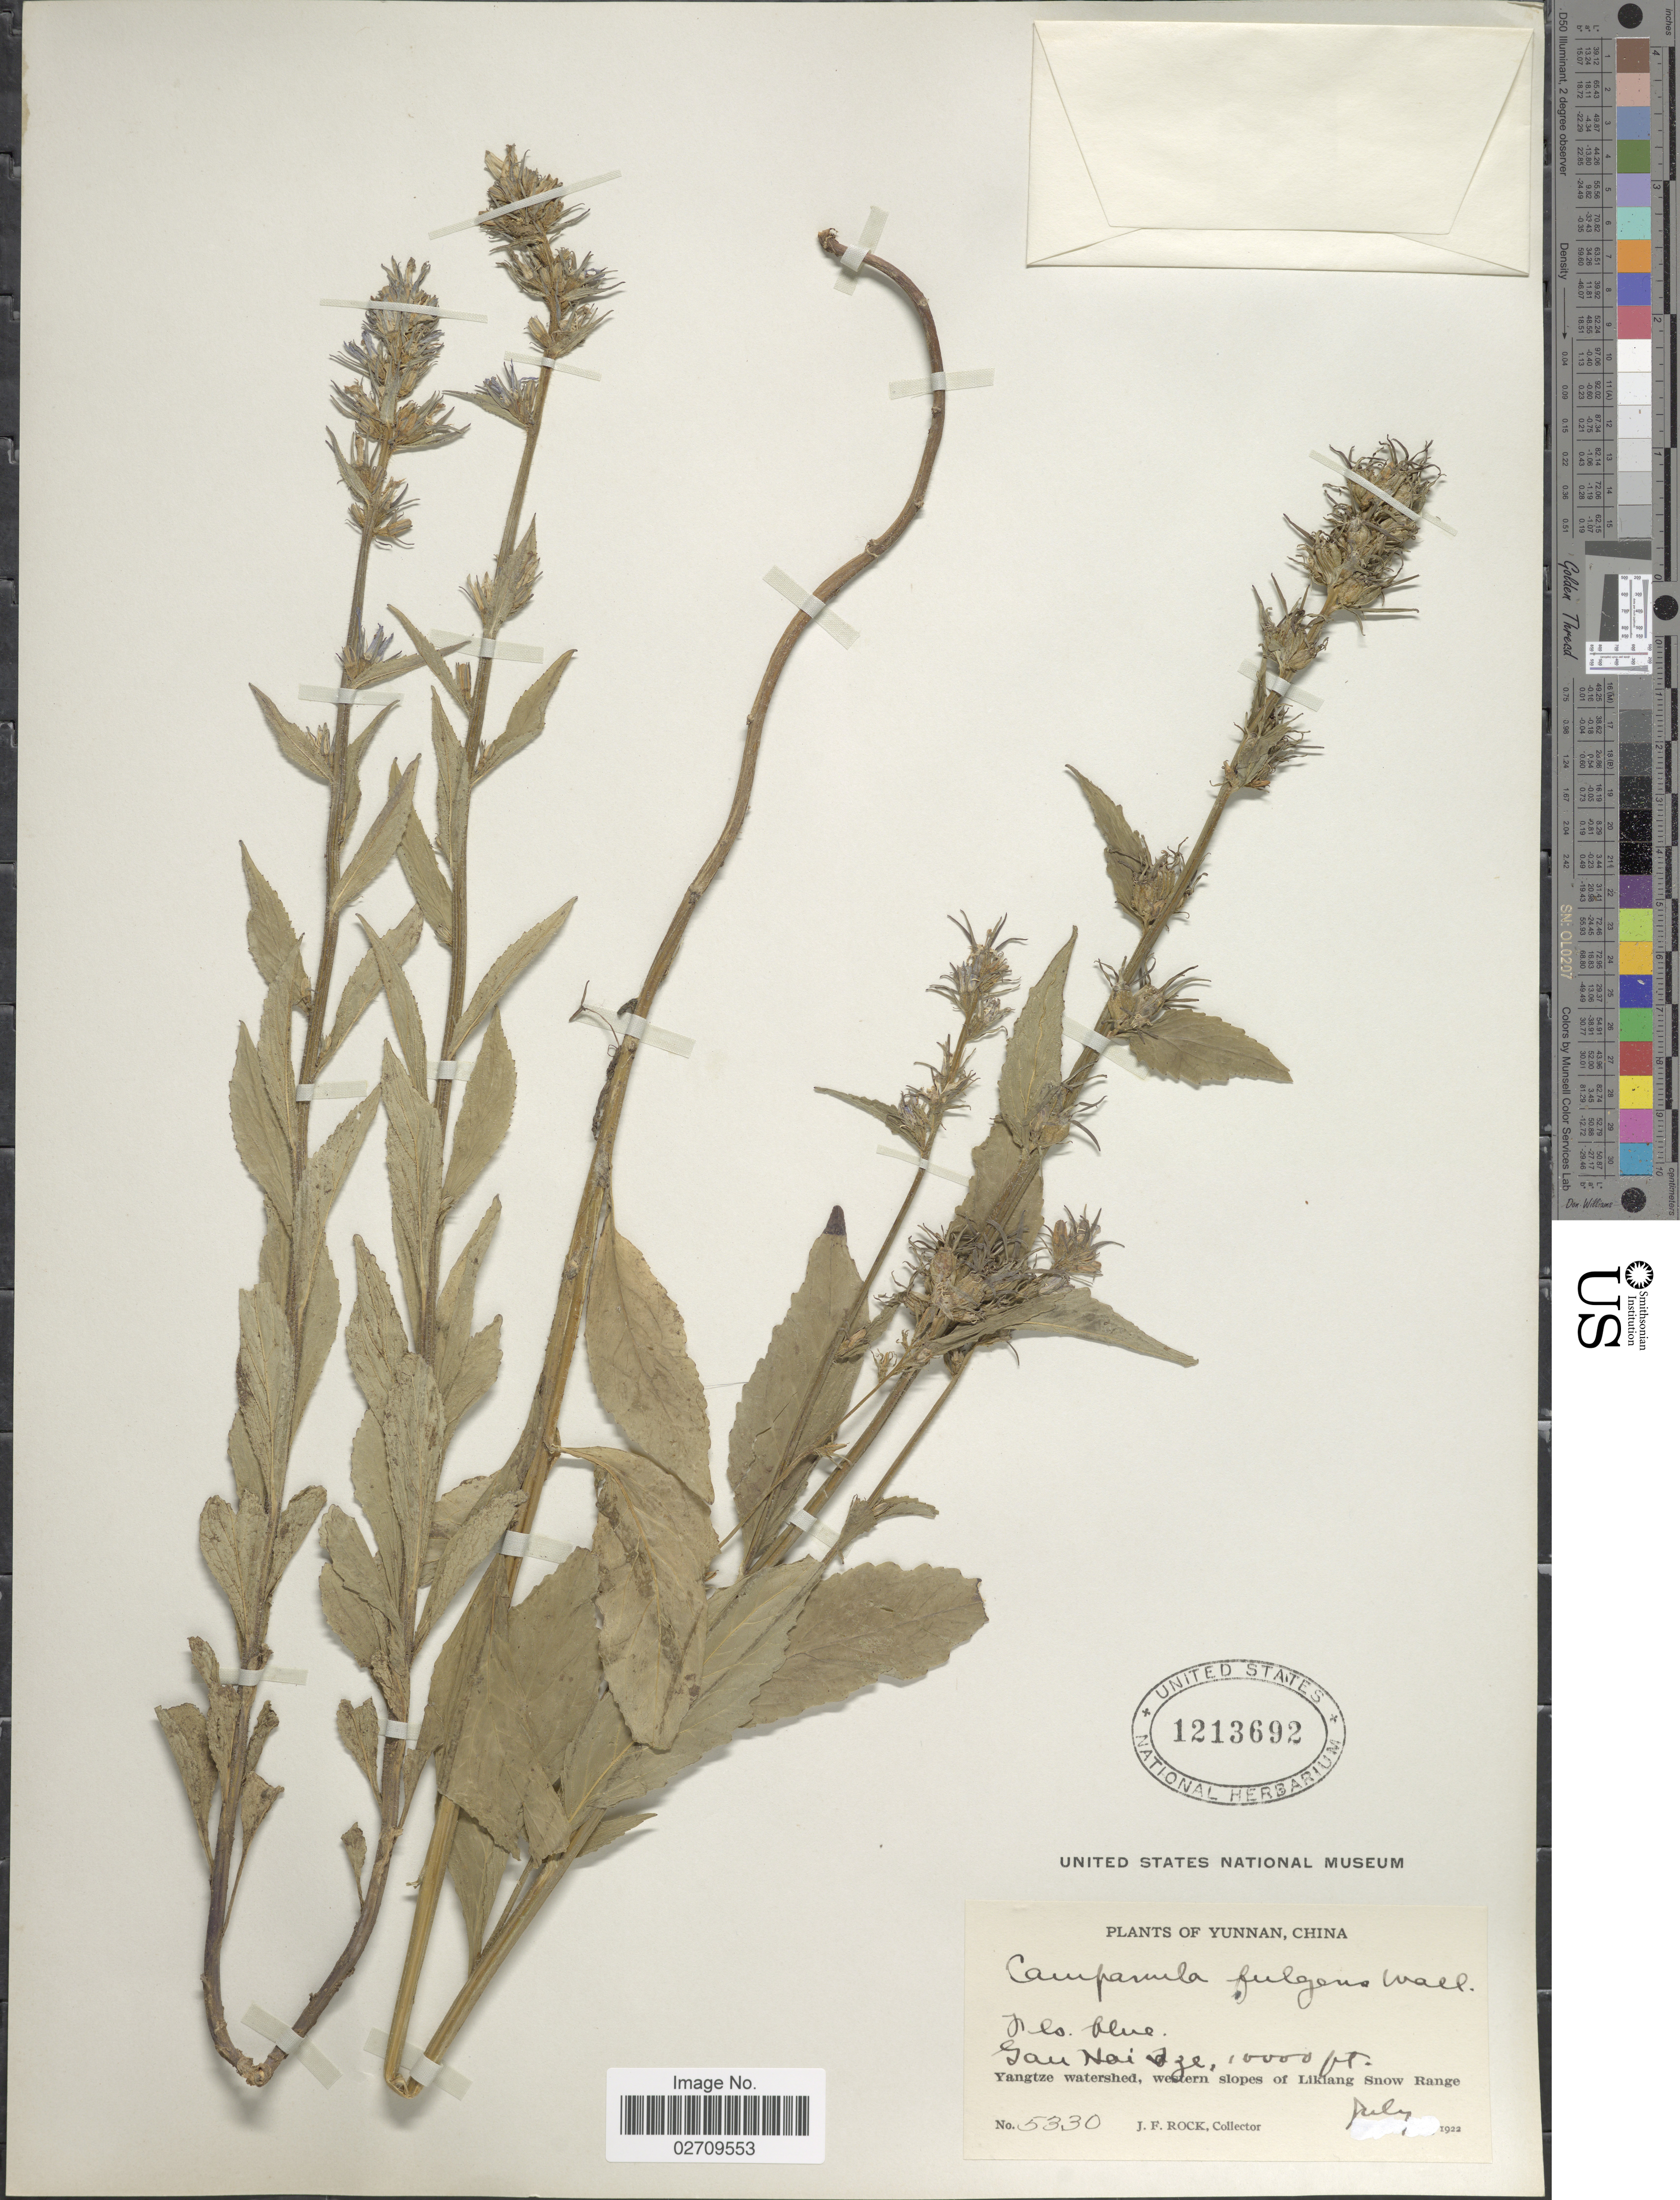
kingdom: Plantae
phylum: Tracheophyta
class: Magnoliopsida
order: Asterales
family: Campanulaceae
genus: Asyneuma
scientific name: Asyneuma fulgens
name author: (Wall.) Briq.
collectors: J. F. Rock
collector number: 5330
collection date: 1922-07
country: China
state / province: Yunnan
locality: Gau Hai Tze, Yangtze watershed, western slopes of Likiang Snow Range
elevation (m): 3048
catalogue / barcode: US 1213692